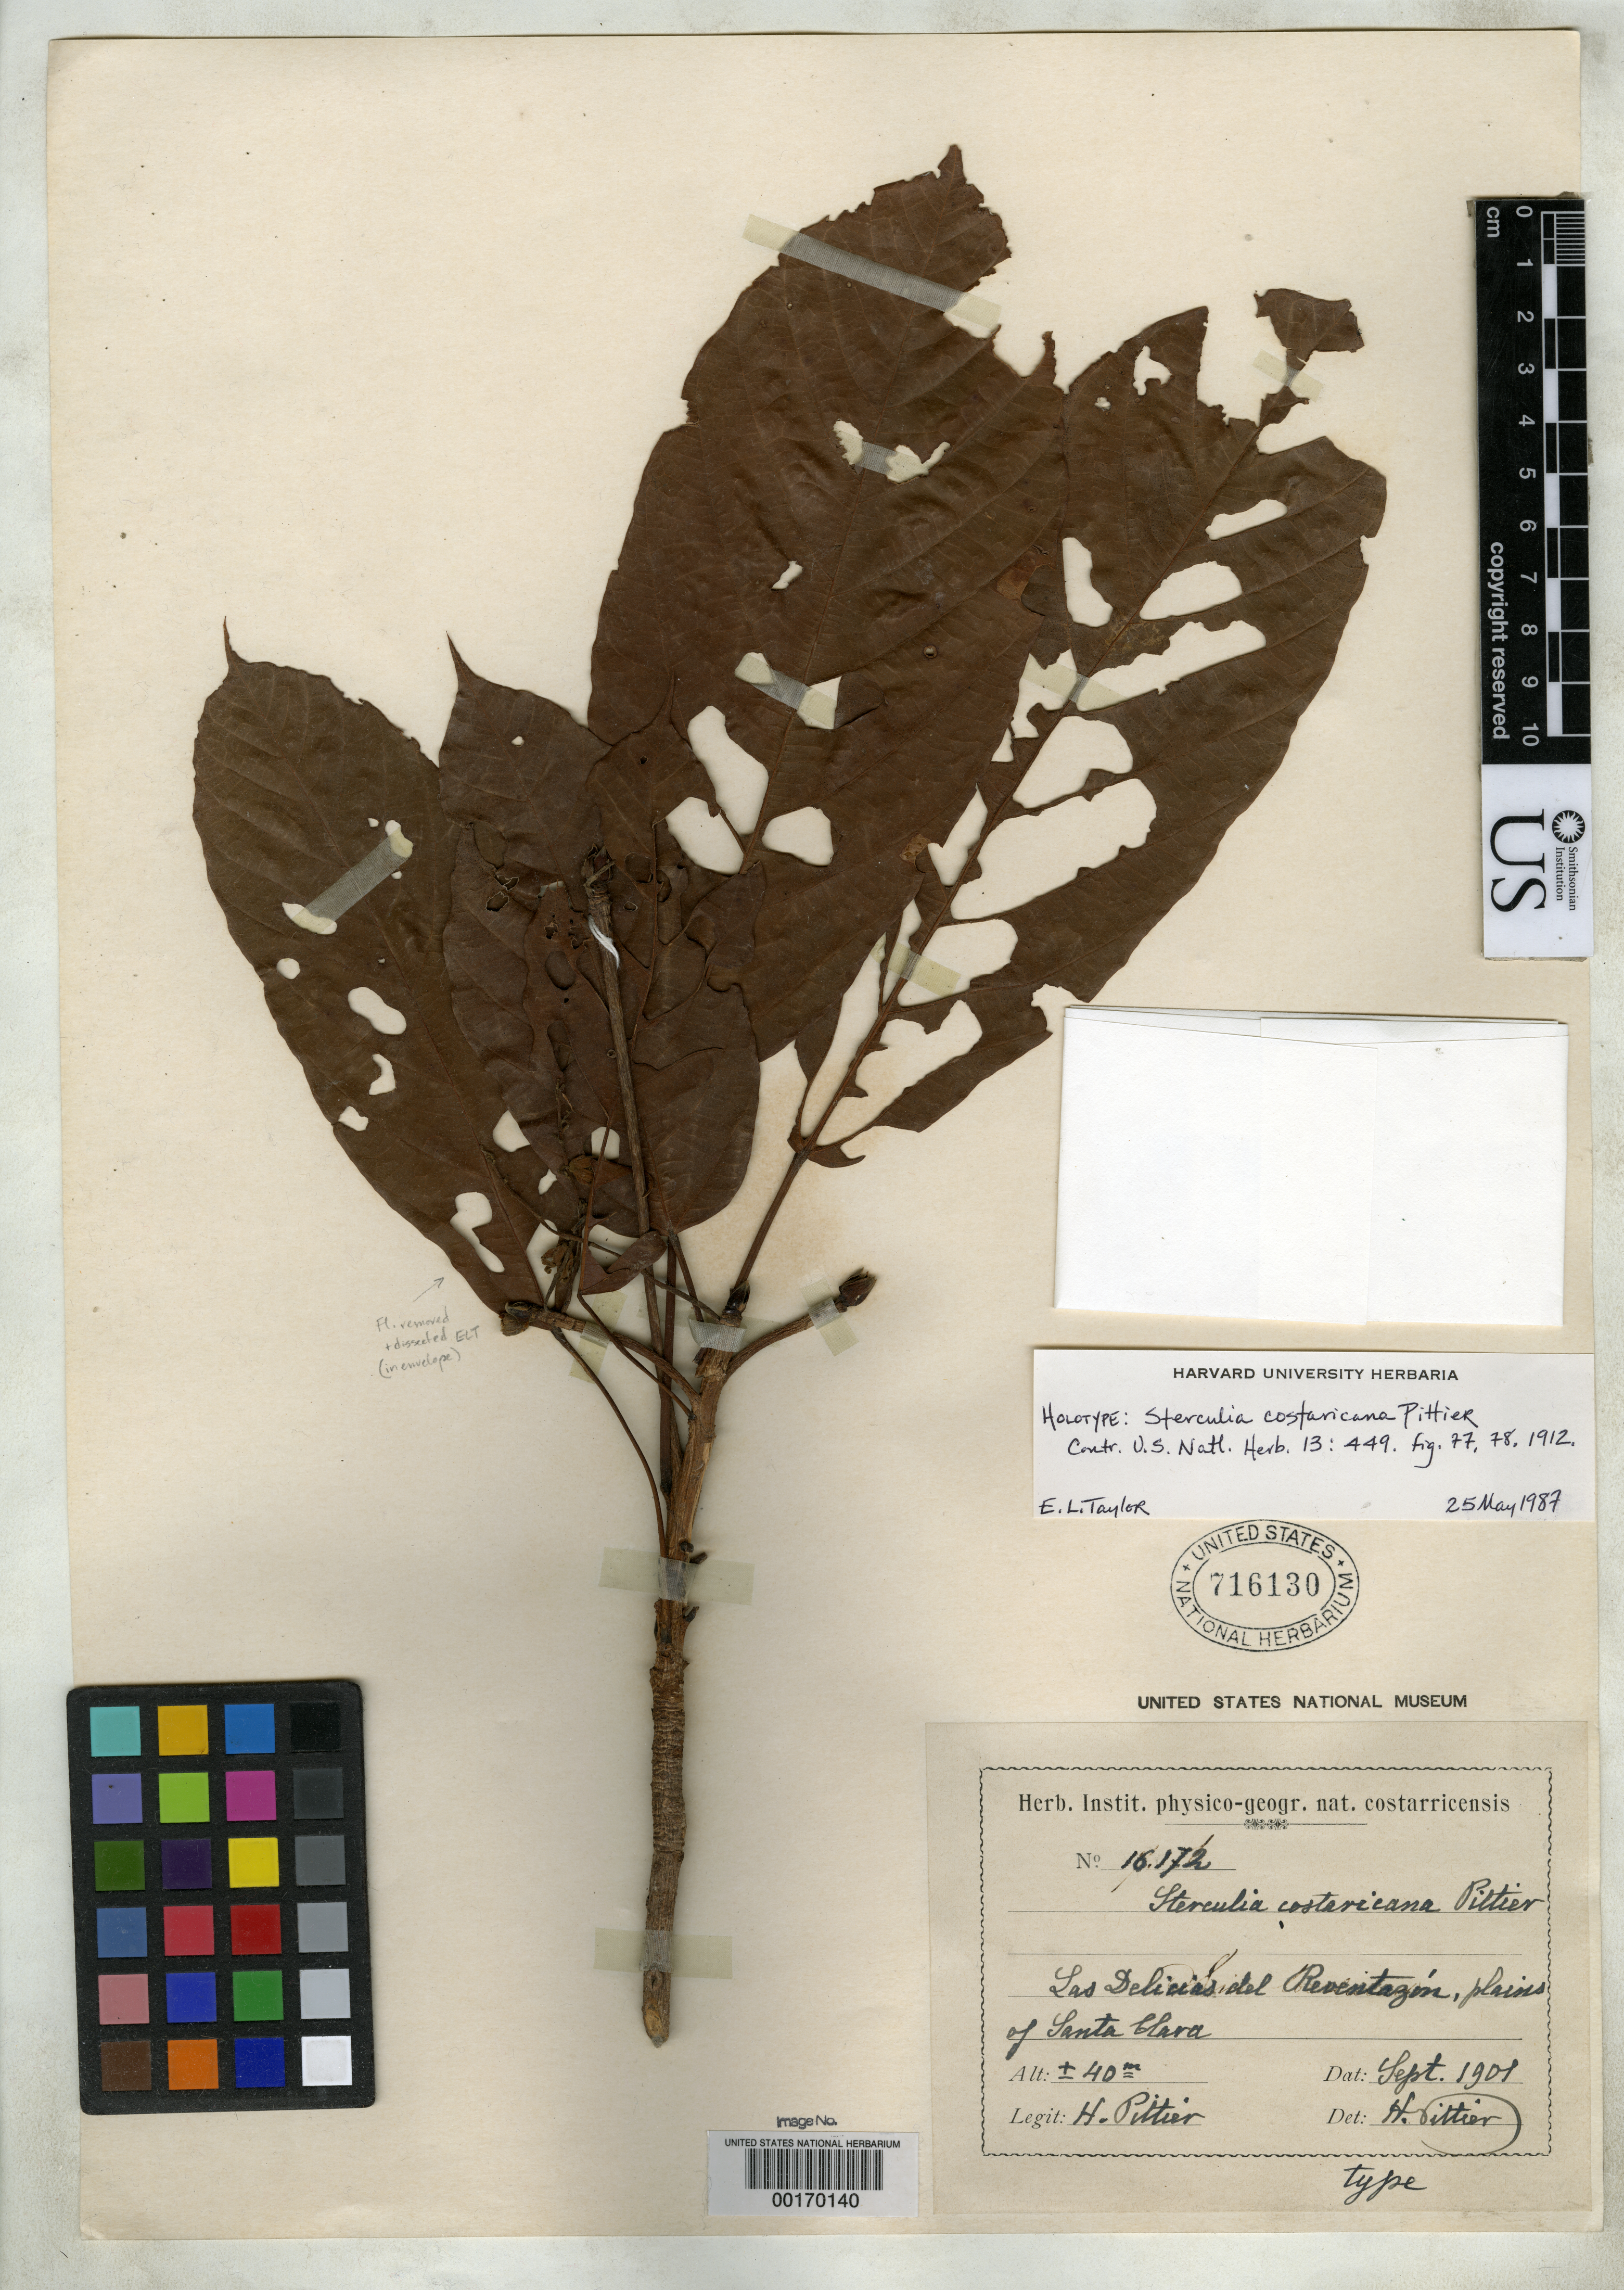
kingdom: Plantae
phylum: Tracheophyta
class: Magnoliopsida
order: Malvales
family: Malvaceae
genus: Sterculia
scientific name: Sterculia costaricana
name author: Pittier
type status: Holotype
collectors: H. F. Pittier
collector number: Inst. Costa Rica 16172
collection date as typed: Sep 1901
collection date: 1901-09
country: Costa Rica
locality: Plains of Santa Clara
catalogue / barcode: US 716130